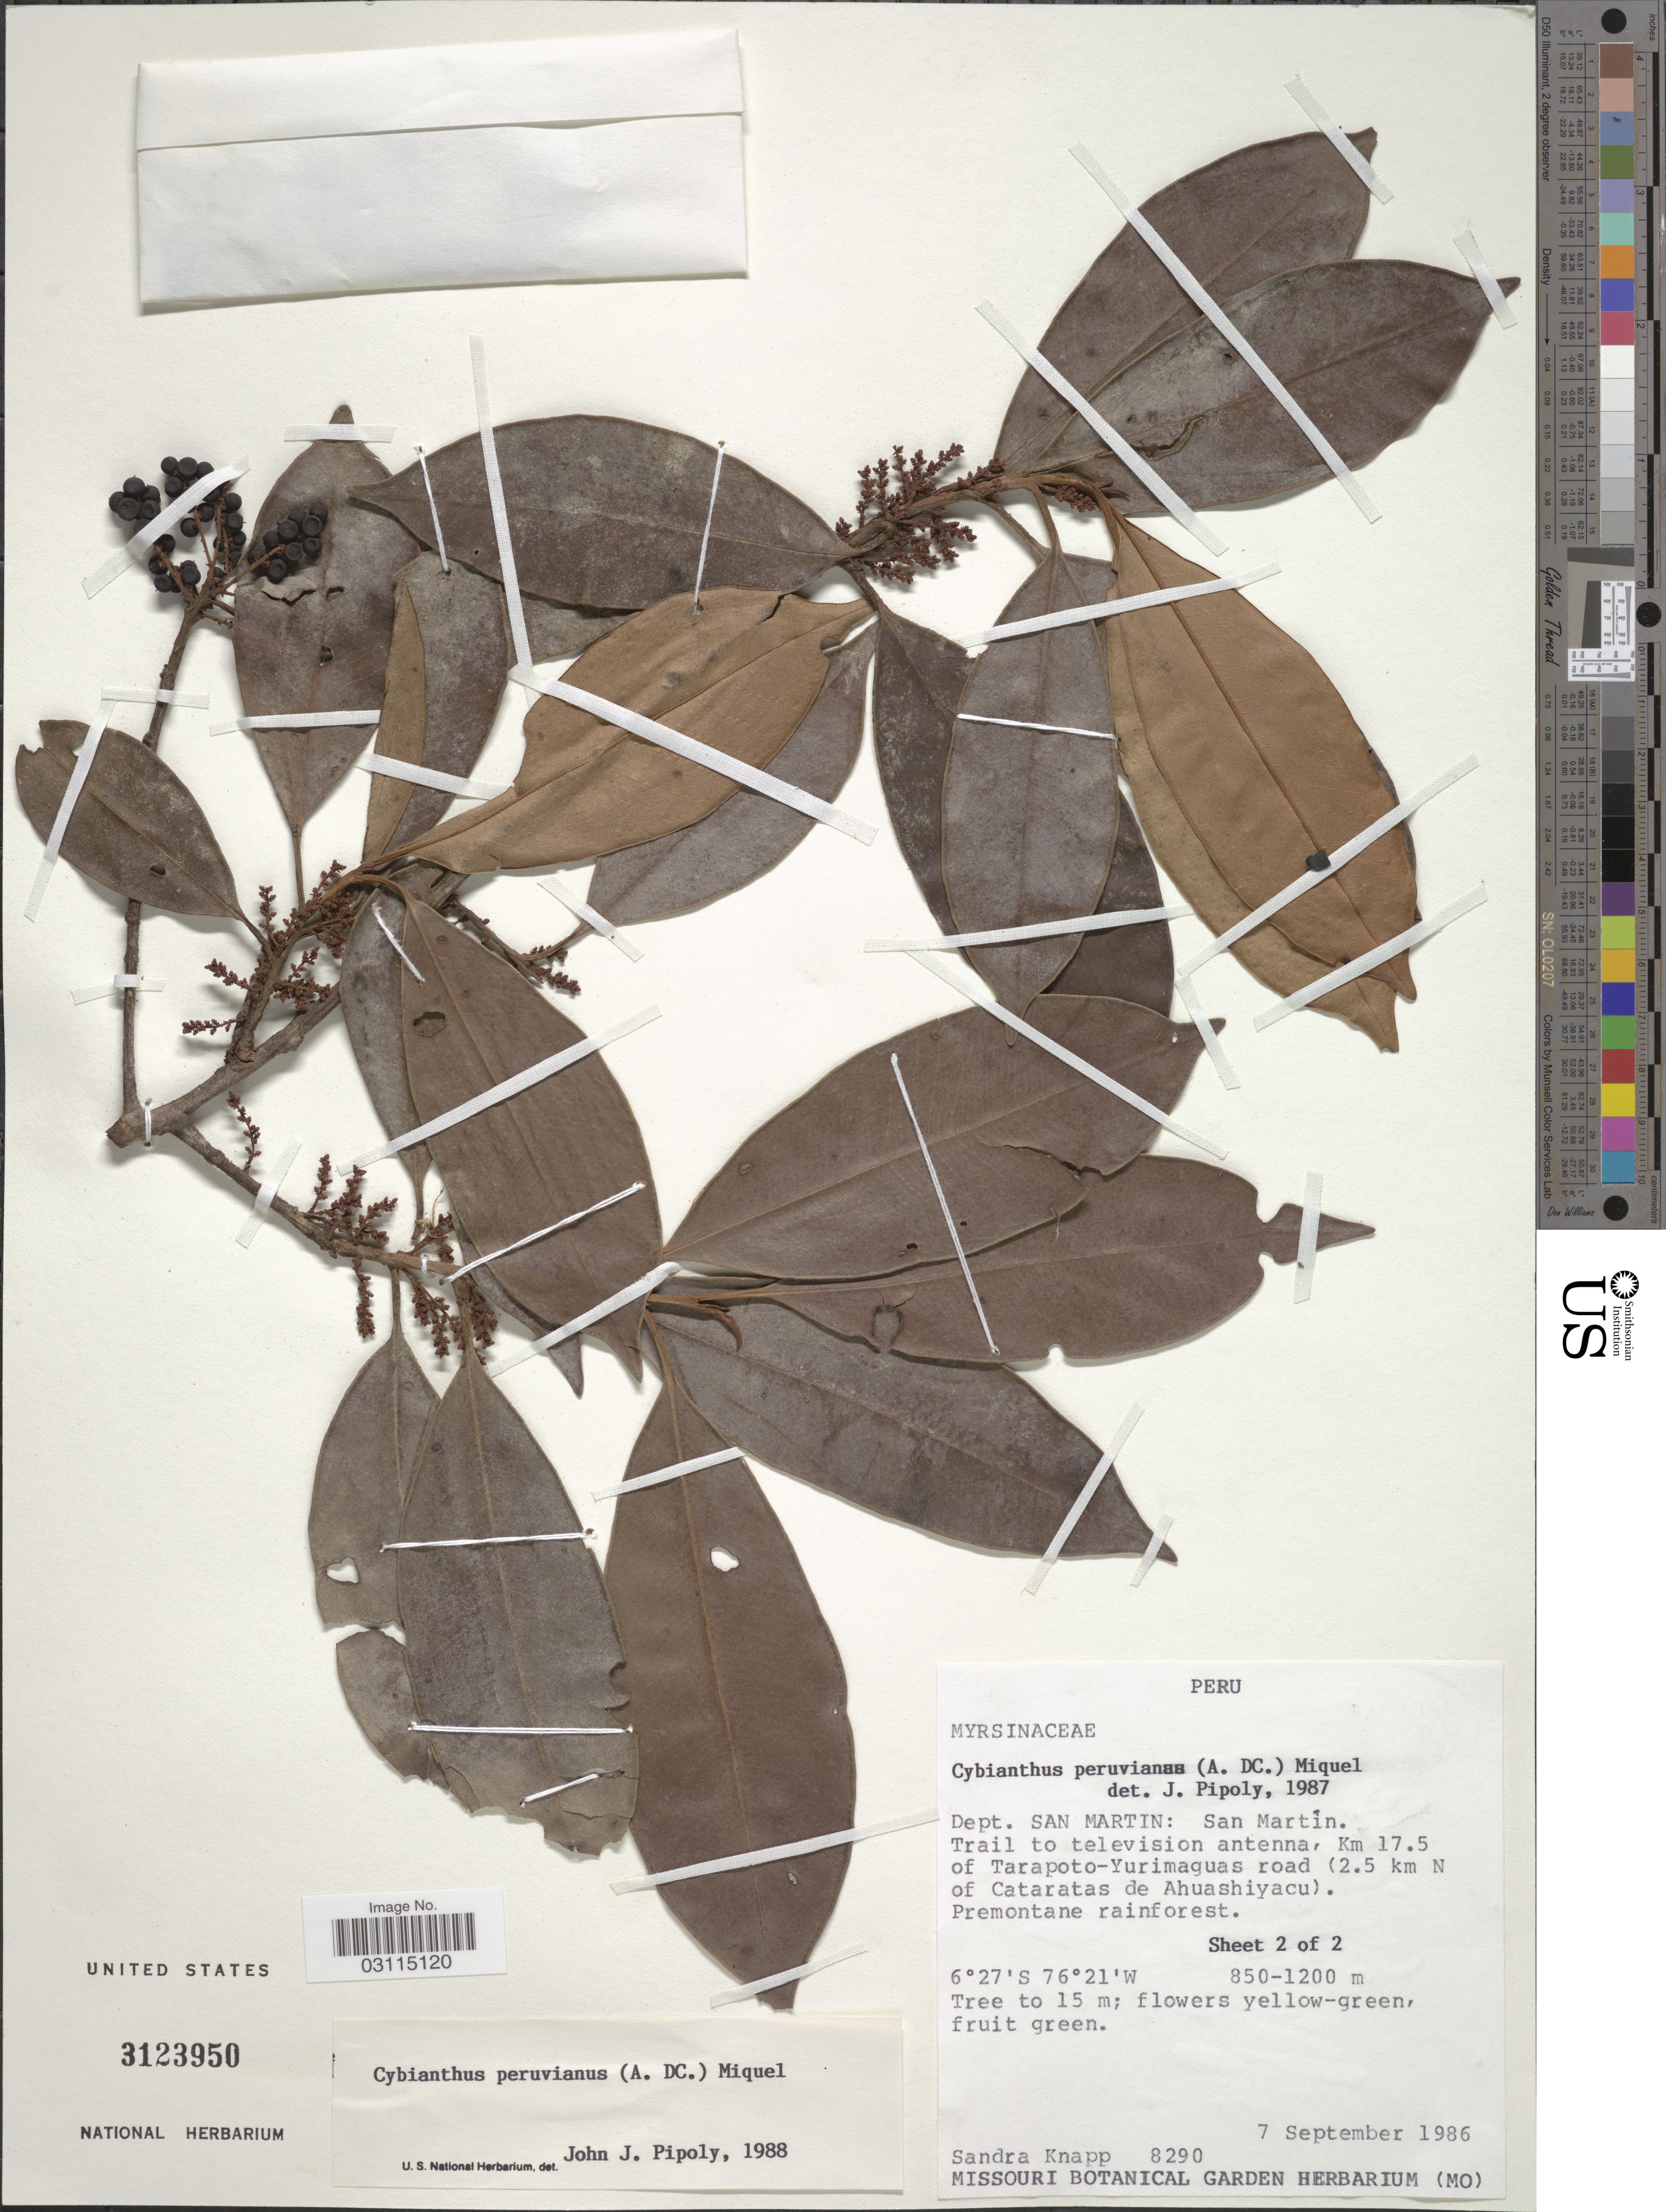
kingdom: Plantae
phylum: Tracheophyta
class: Magnoliopsida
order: Ericales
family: Primulaceae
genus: Cybianthus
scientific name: Cybianthus peruvianus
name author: (A. DC.) Miq.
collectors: S. Knapp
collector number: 8290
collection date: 1986-09-07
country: Peru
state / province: San Martín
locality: Dept. San Martin: San Martín, Trail to television antenne, Km 17.5 of Tarapoto-Yurimaguas road ( 2.5 km N of Cataratas de Ahuashiyacu).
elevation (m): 850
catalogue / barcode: US 3123950